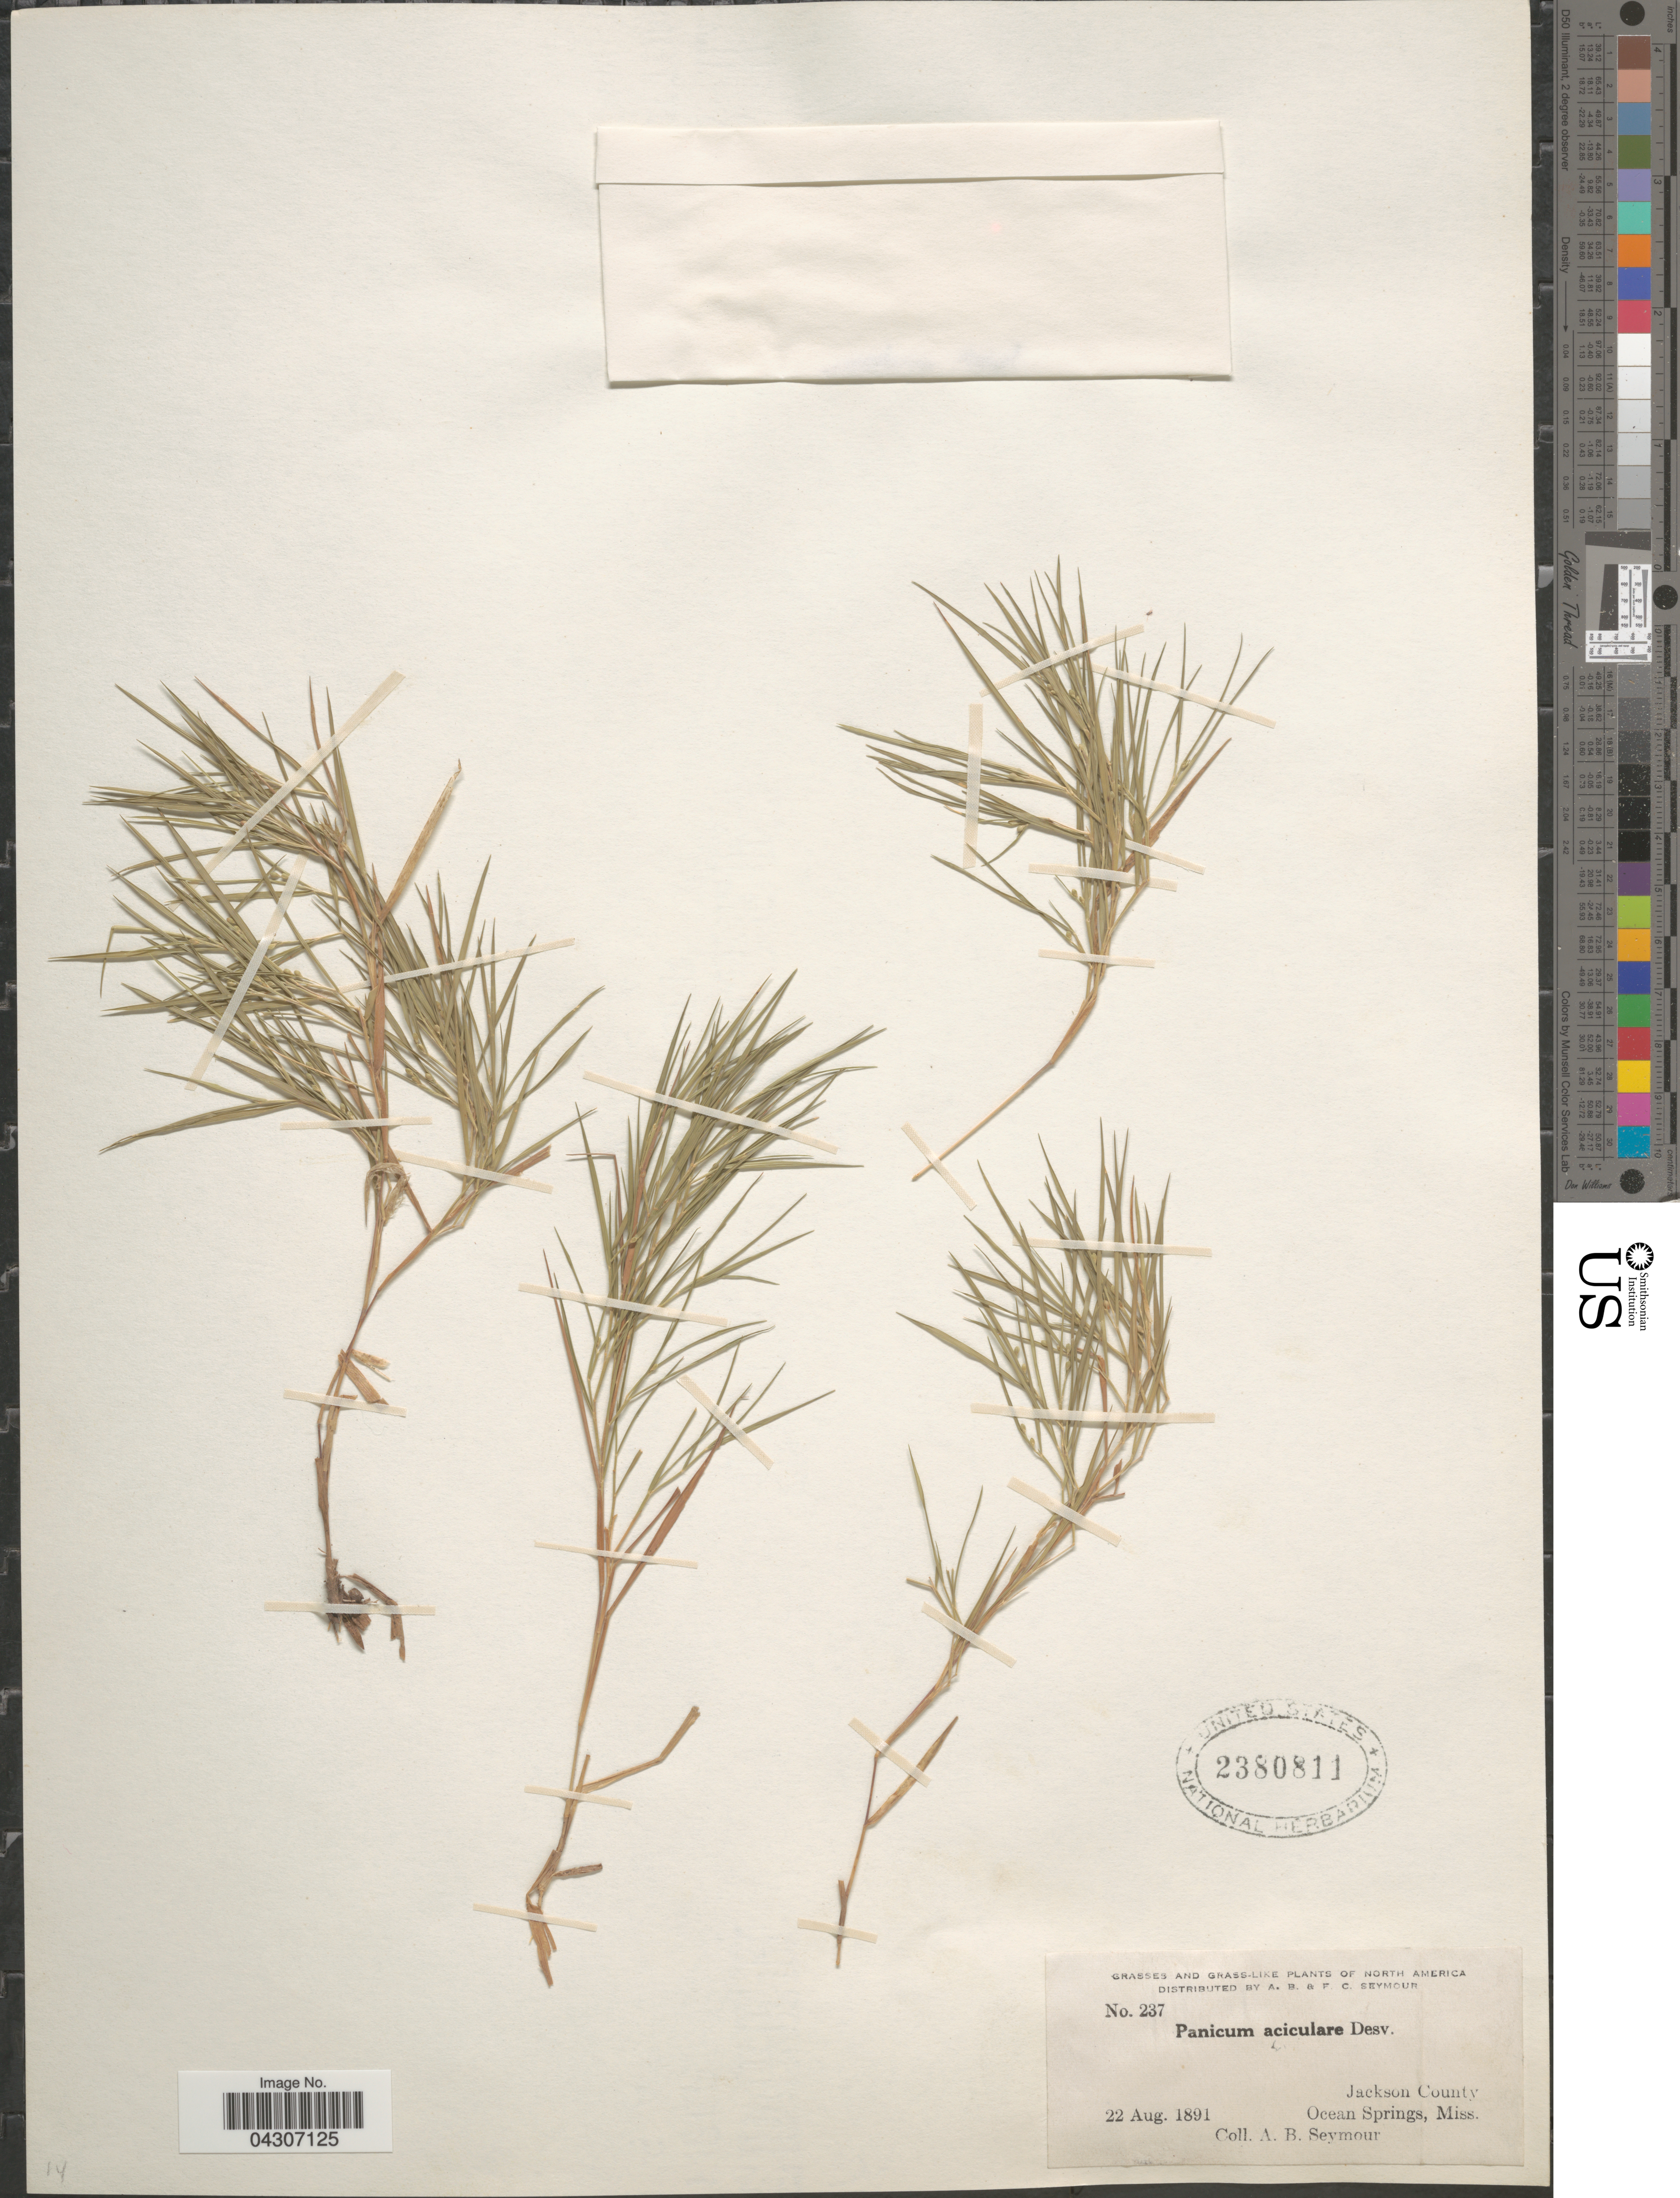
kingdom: Plantae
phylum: Tracheophyta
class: Liliopsida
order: Poales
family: Poaceae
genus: Dichanthelium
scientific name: Dichanthelium aciculare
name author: (Desv. ex Poir.) Gould & C.A. Clark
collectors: A. Seymour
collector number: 237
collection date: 1891-08-22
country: United States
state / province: Mississippi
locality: Jackson County. Ocean Springs.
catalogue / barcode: US 2380811